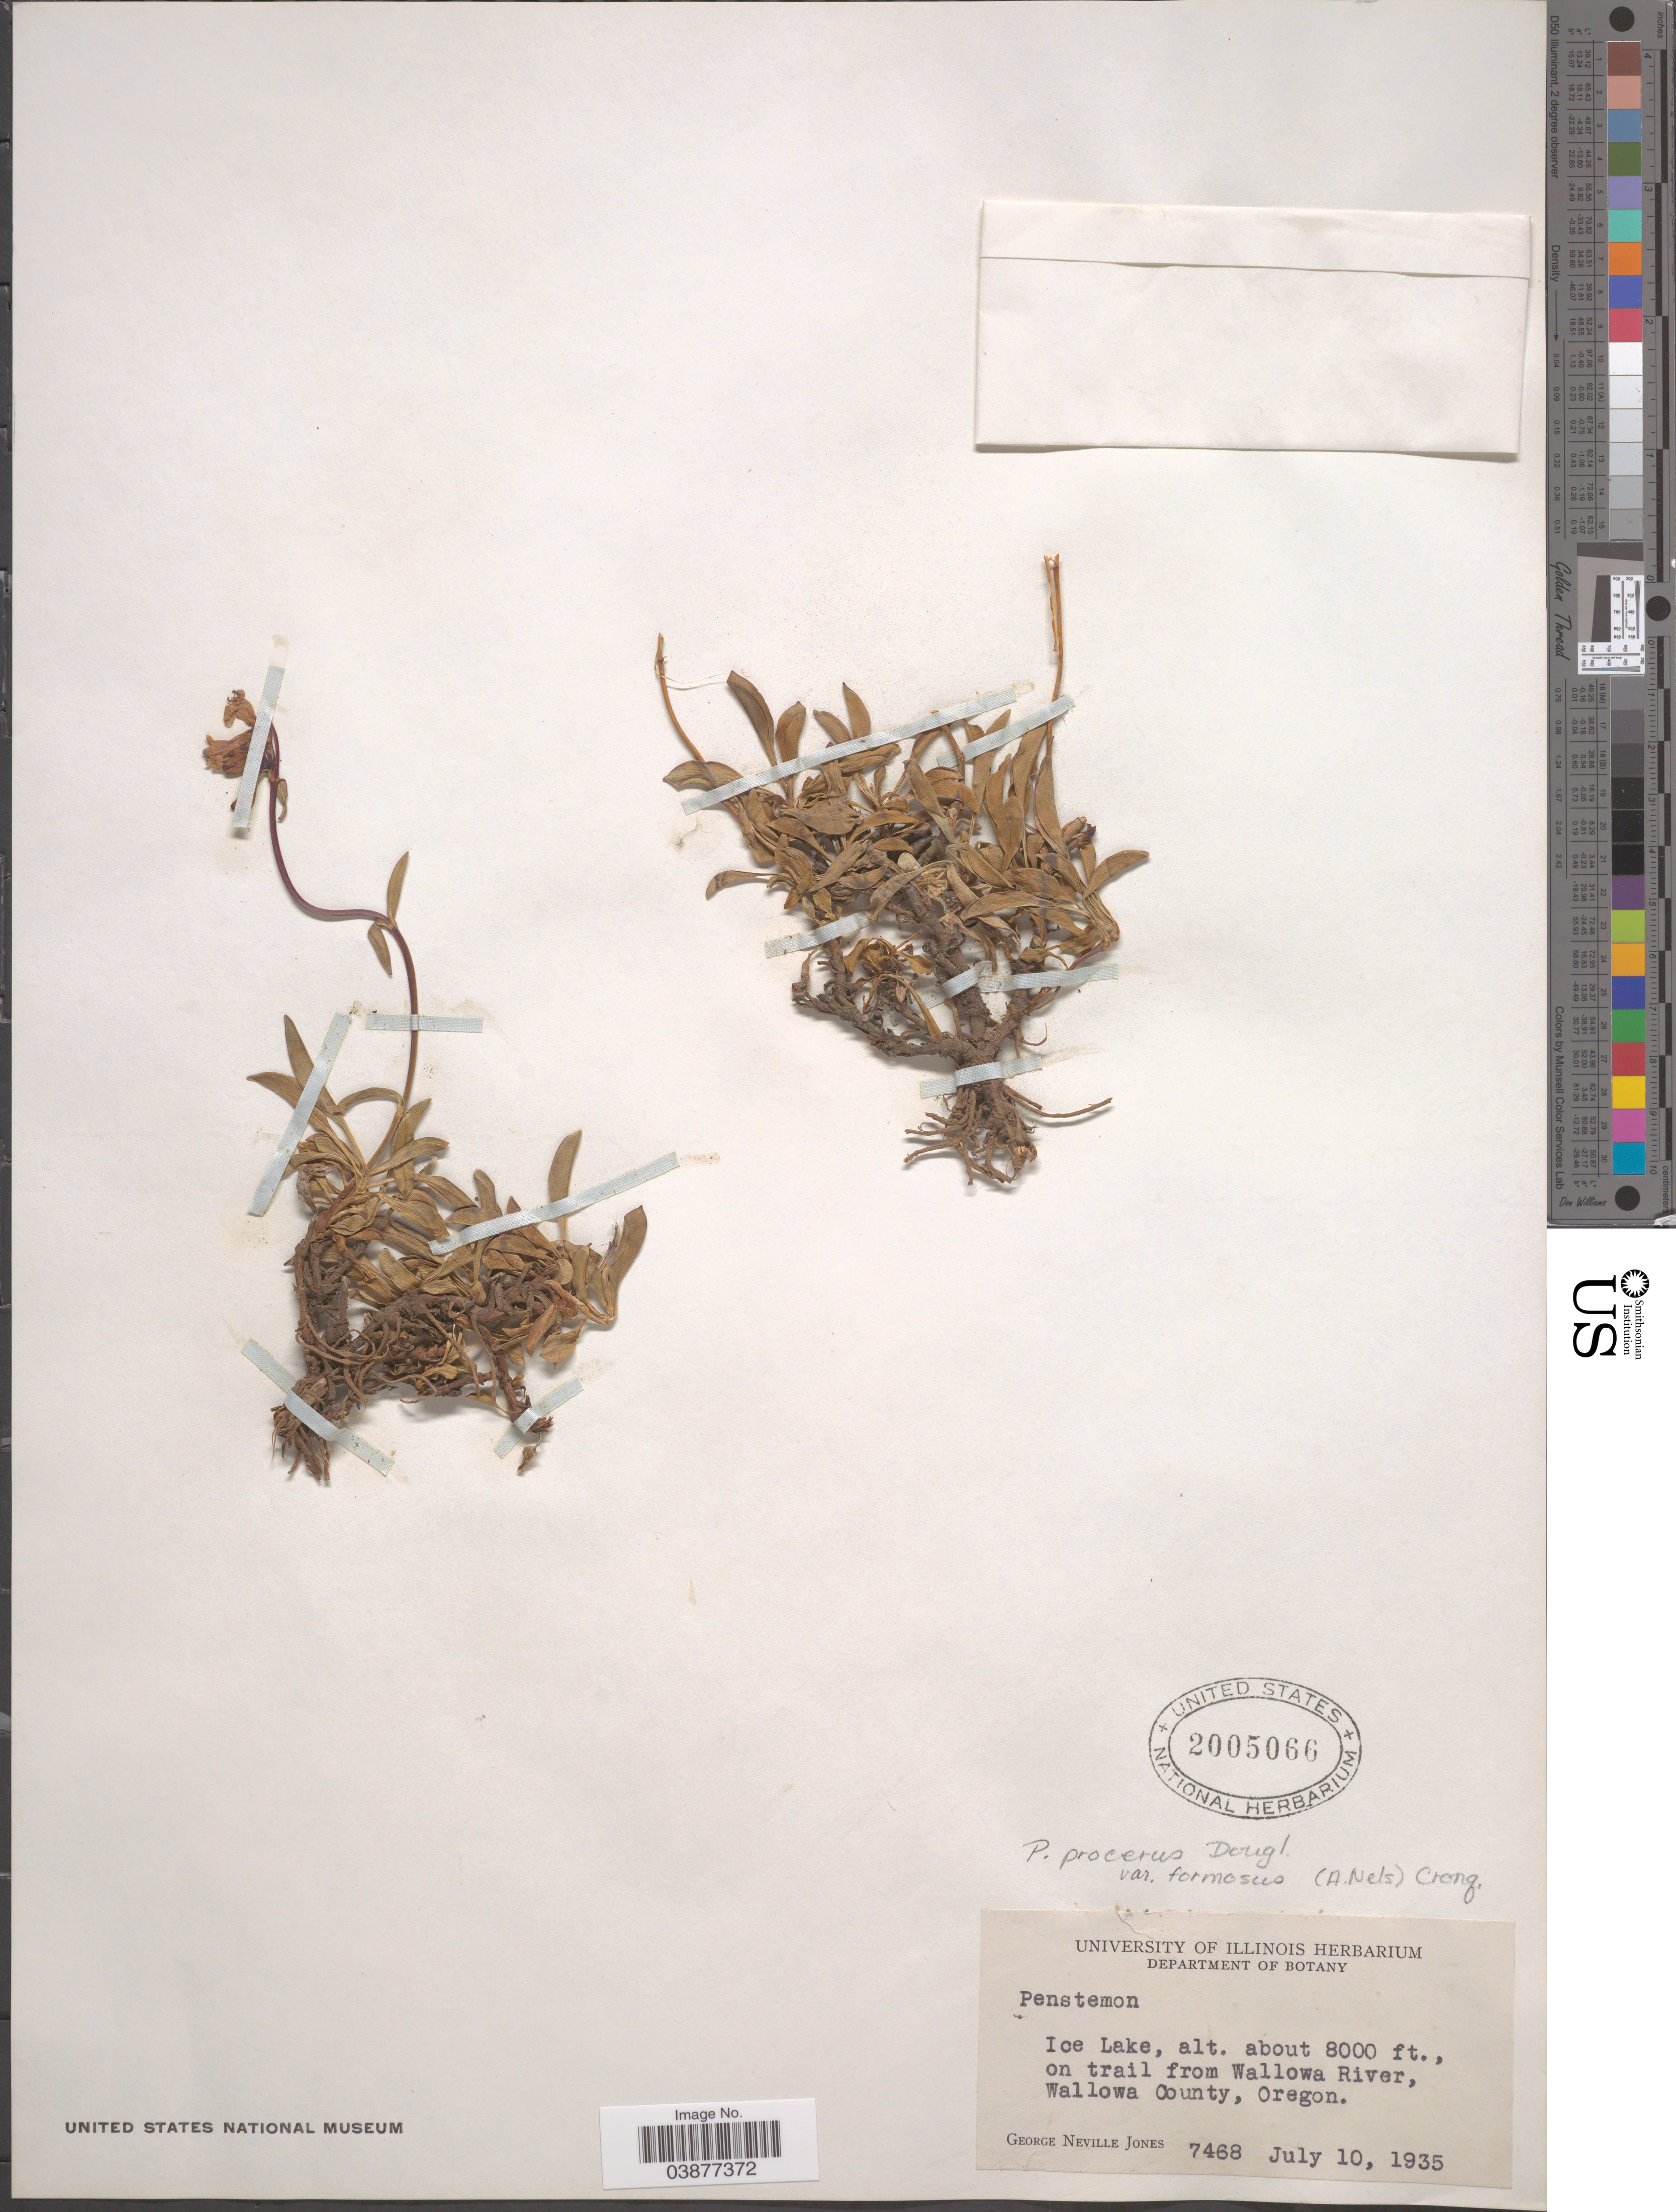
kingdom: Plantae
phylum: Tracheophyta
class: Magnoliopsida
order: Lamiales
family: Plantaginaceae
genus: Penstemon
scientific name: Penstemon procerus var. formosus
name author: (D.D. Keck) Cronquist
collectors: G. N. Jones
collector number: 7468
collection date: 1935-07-10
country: United States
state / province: Oregon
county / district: Wallowa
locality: Ice Lake, on trail from Wallowa River, Wallowa County.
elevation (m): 2438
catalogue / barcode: US 2005066